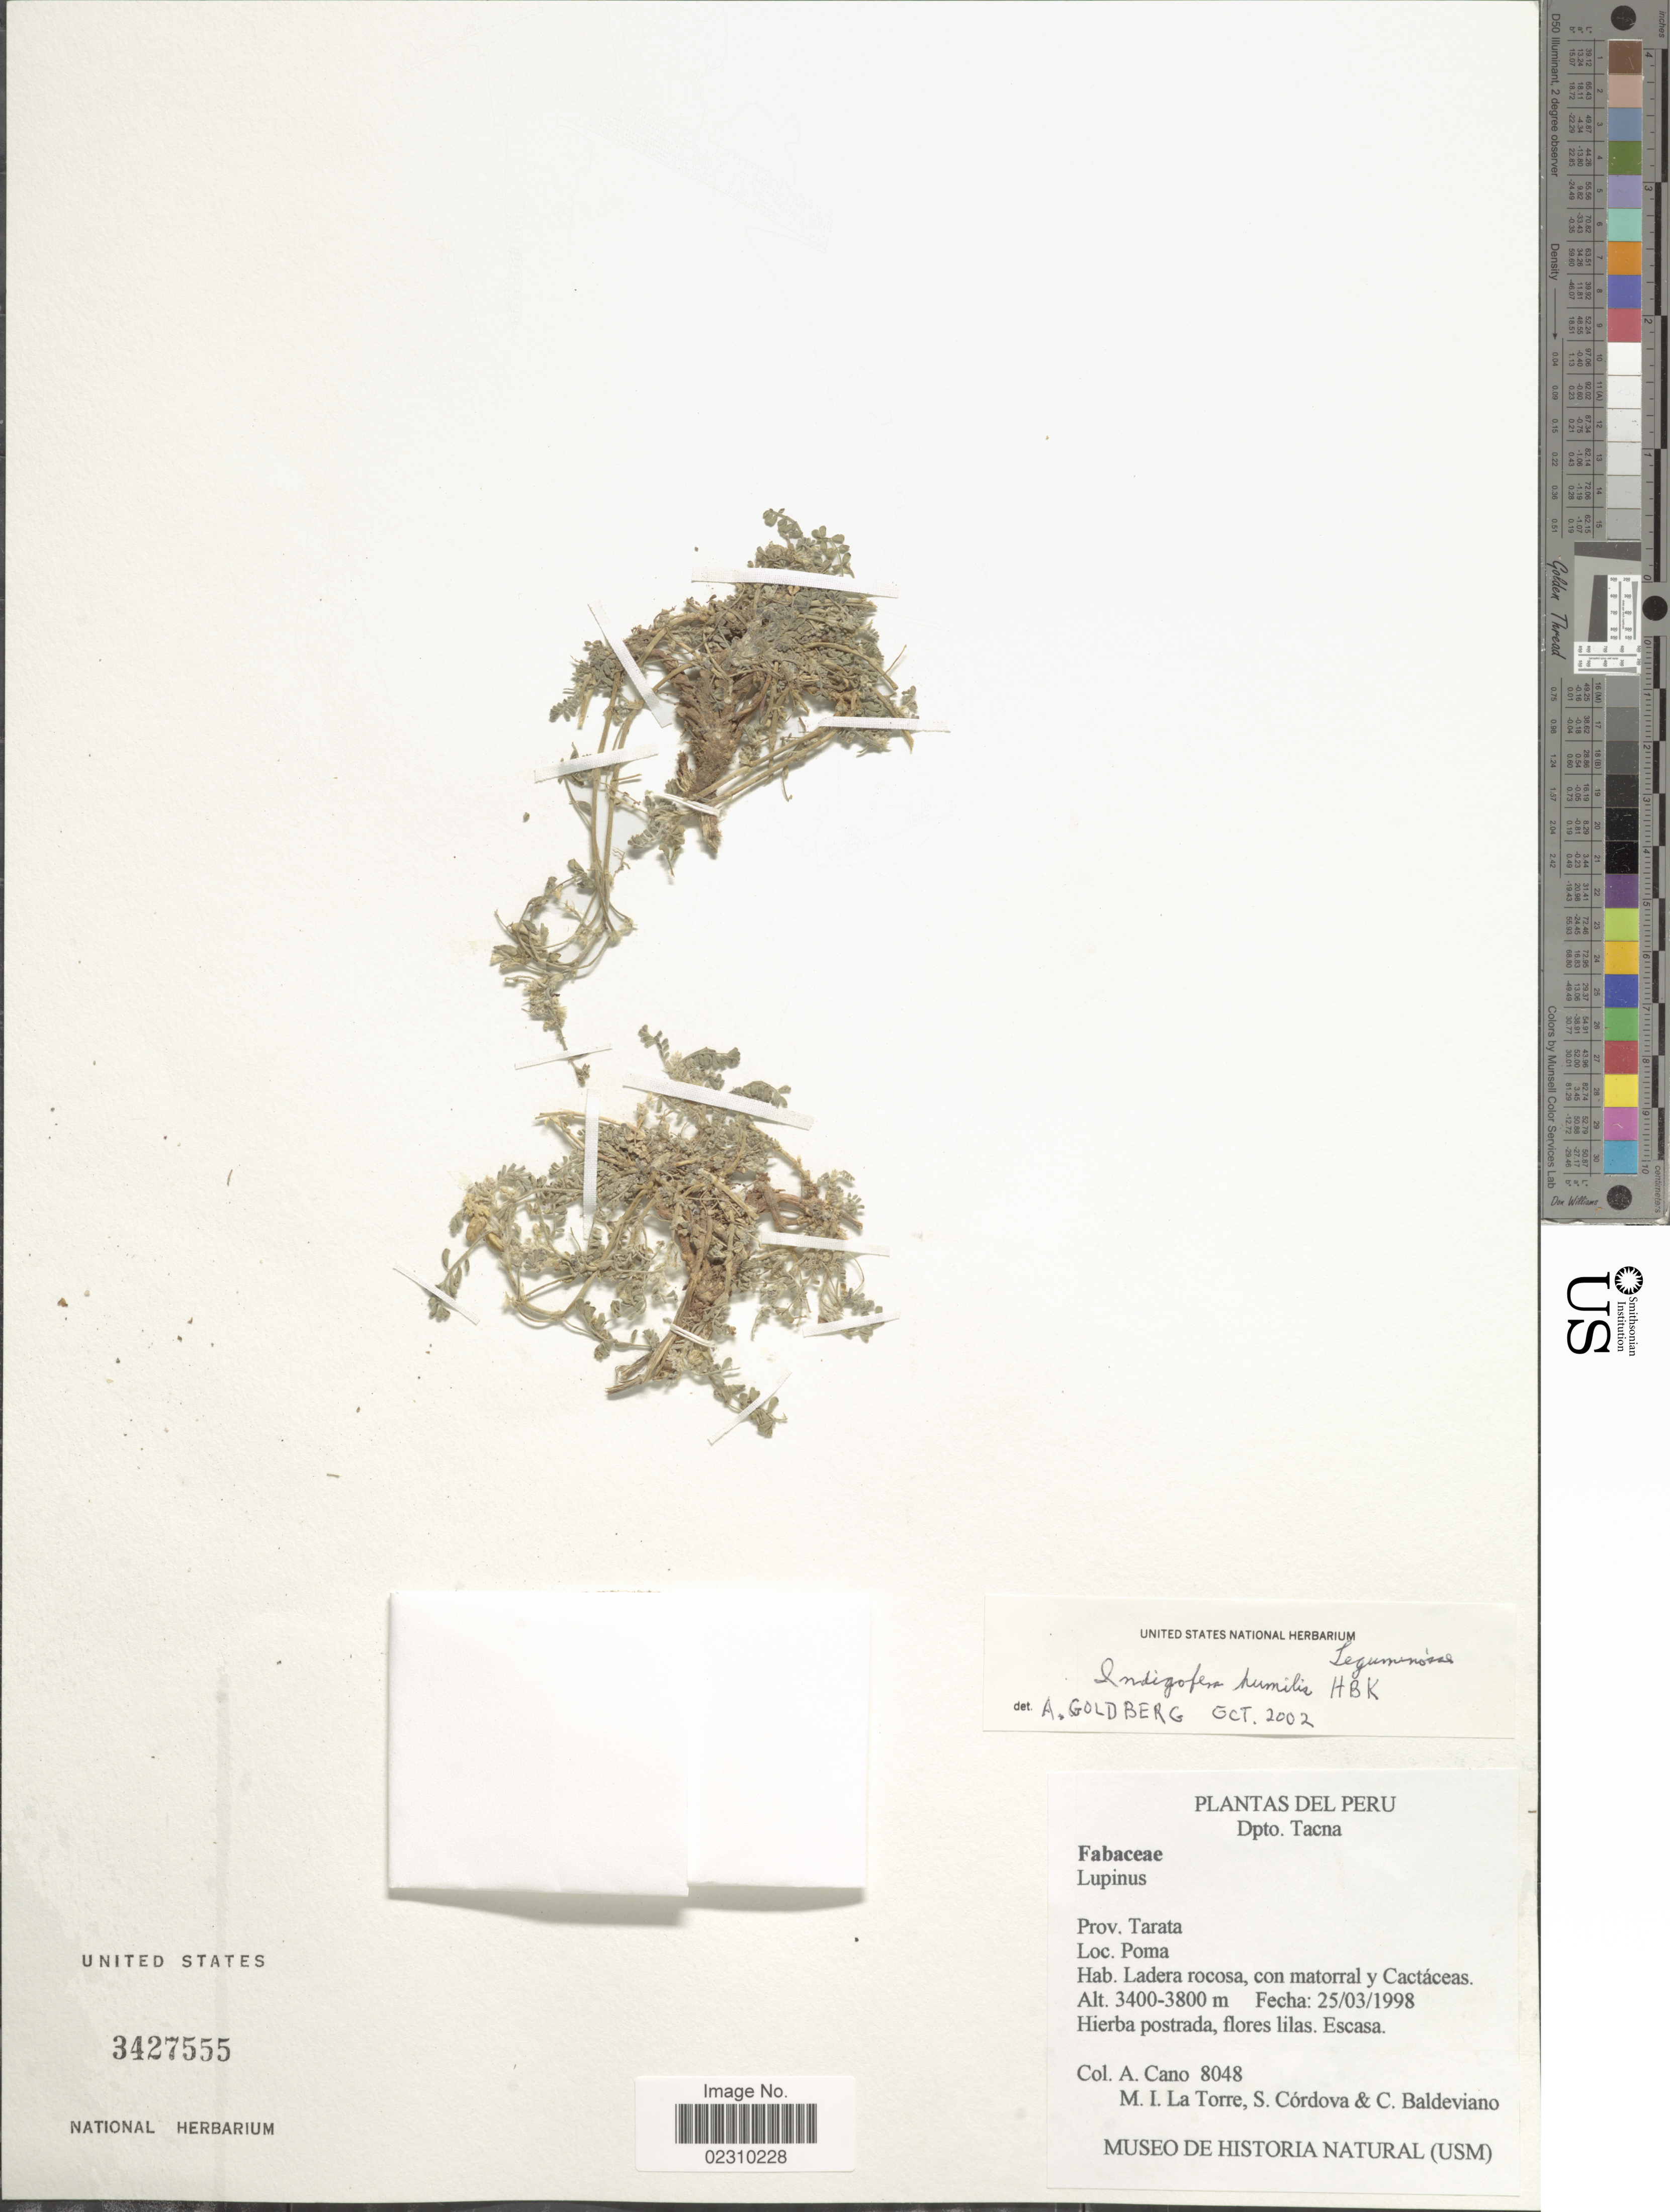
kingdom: Plantae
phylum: Tracheophyta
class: Magnoliopsida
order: Fabales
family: Fabaceae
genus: Indigofera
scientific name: Indigofera humilis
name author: Kunth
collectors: A. Cano, M. Torre, S. Cordova & C. Baldeviano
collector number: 8048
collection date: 1998-03-25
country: Peru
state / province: Tacna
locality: Dpto, Tacna, Prov. Tarata, Poma.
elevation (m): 3400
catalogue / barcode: US 3427555